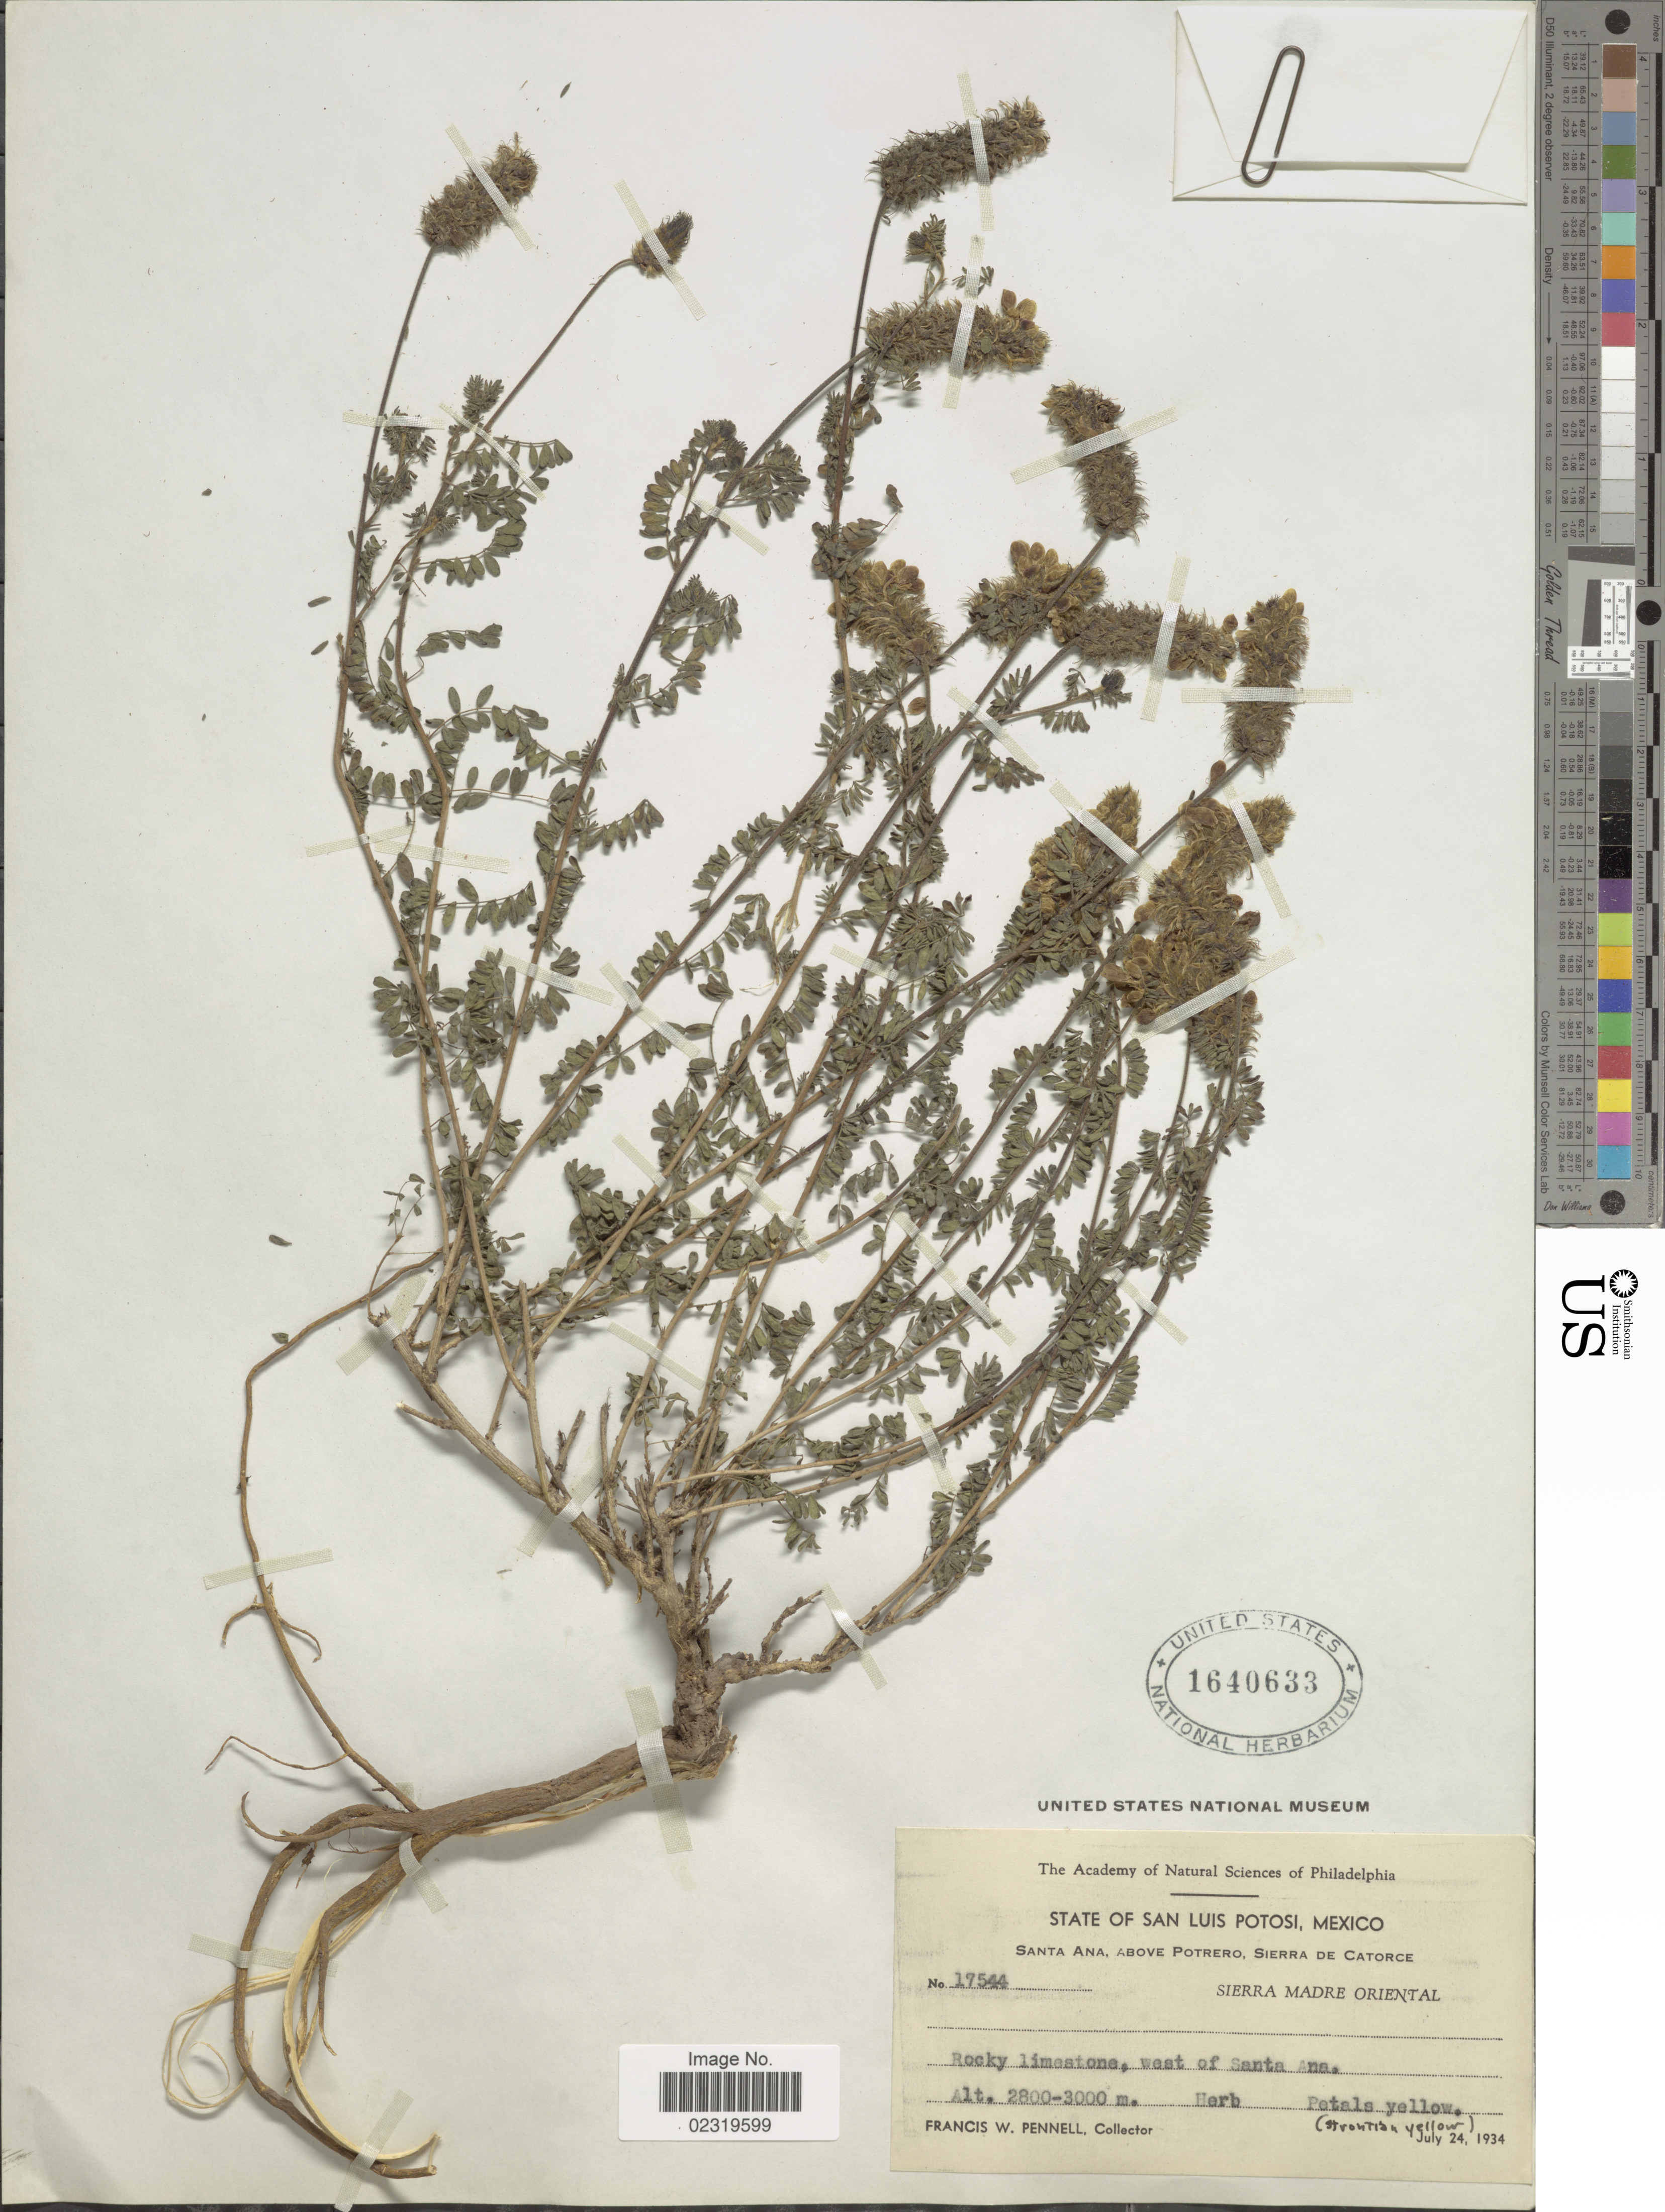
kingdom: Plantae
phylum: Tracheophyta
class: Magnoliopsida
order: Fabales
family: Fabaceae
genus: Dalea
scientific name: Dalea lutea var. lutea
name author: (Cav.) Willd.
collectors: F. W. Pennell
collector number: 17544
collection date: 1934-07-24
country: Mexico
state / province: San Luis Potosí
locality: Santa Ana, above Potrero, Sierra de Catorce, Sierra Madre Oriental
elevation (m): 2800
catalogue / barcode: US 1640633